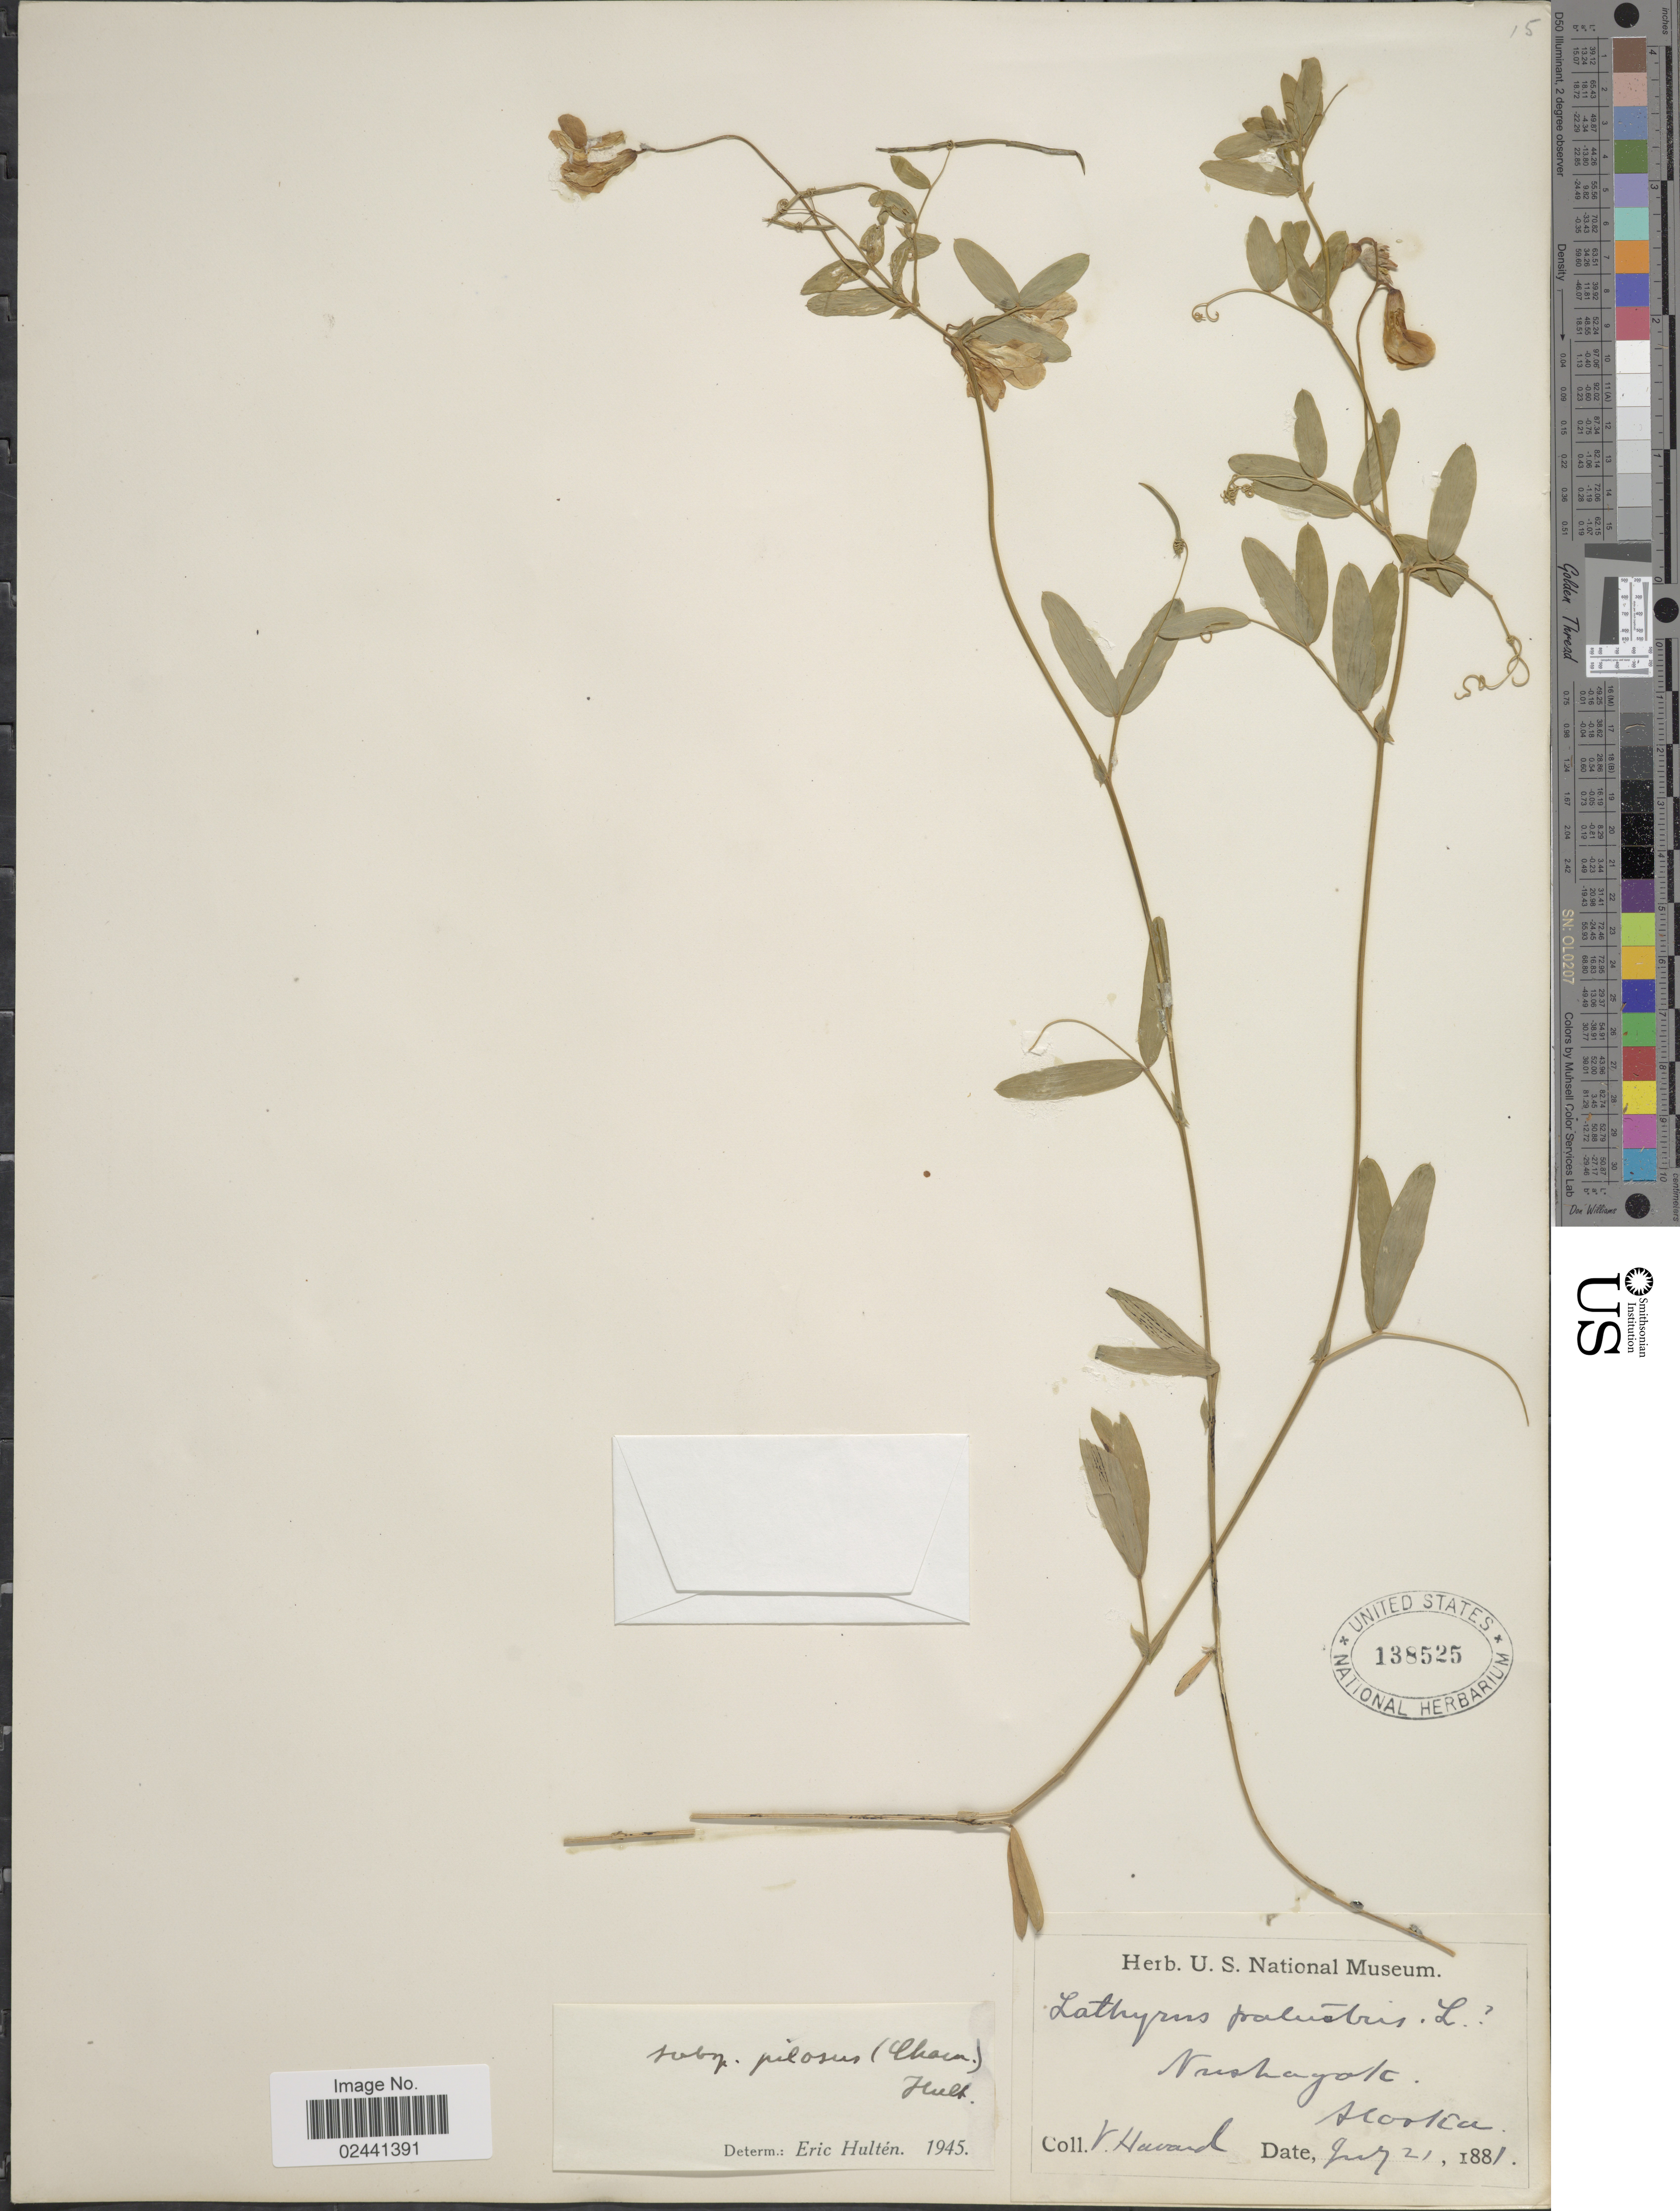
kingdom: Plantae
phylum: Tracheophyta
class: Magnoliopsida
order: Fabales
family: Fabaceae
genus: Lathyrus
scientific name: Lathyrus palustris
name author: L.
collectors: V. Havard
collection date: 1881-07-21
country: United States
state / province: Alaska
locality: Nushagak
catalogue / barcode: US 138525